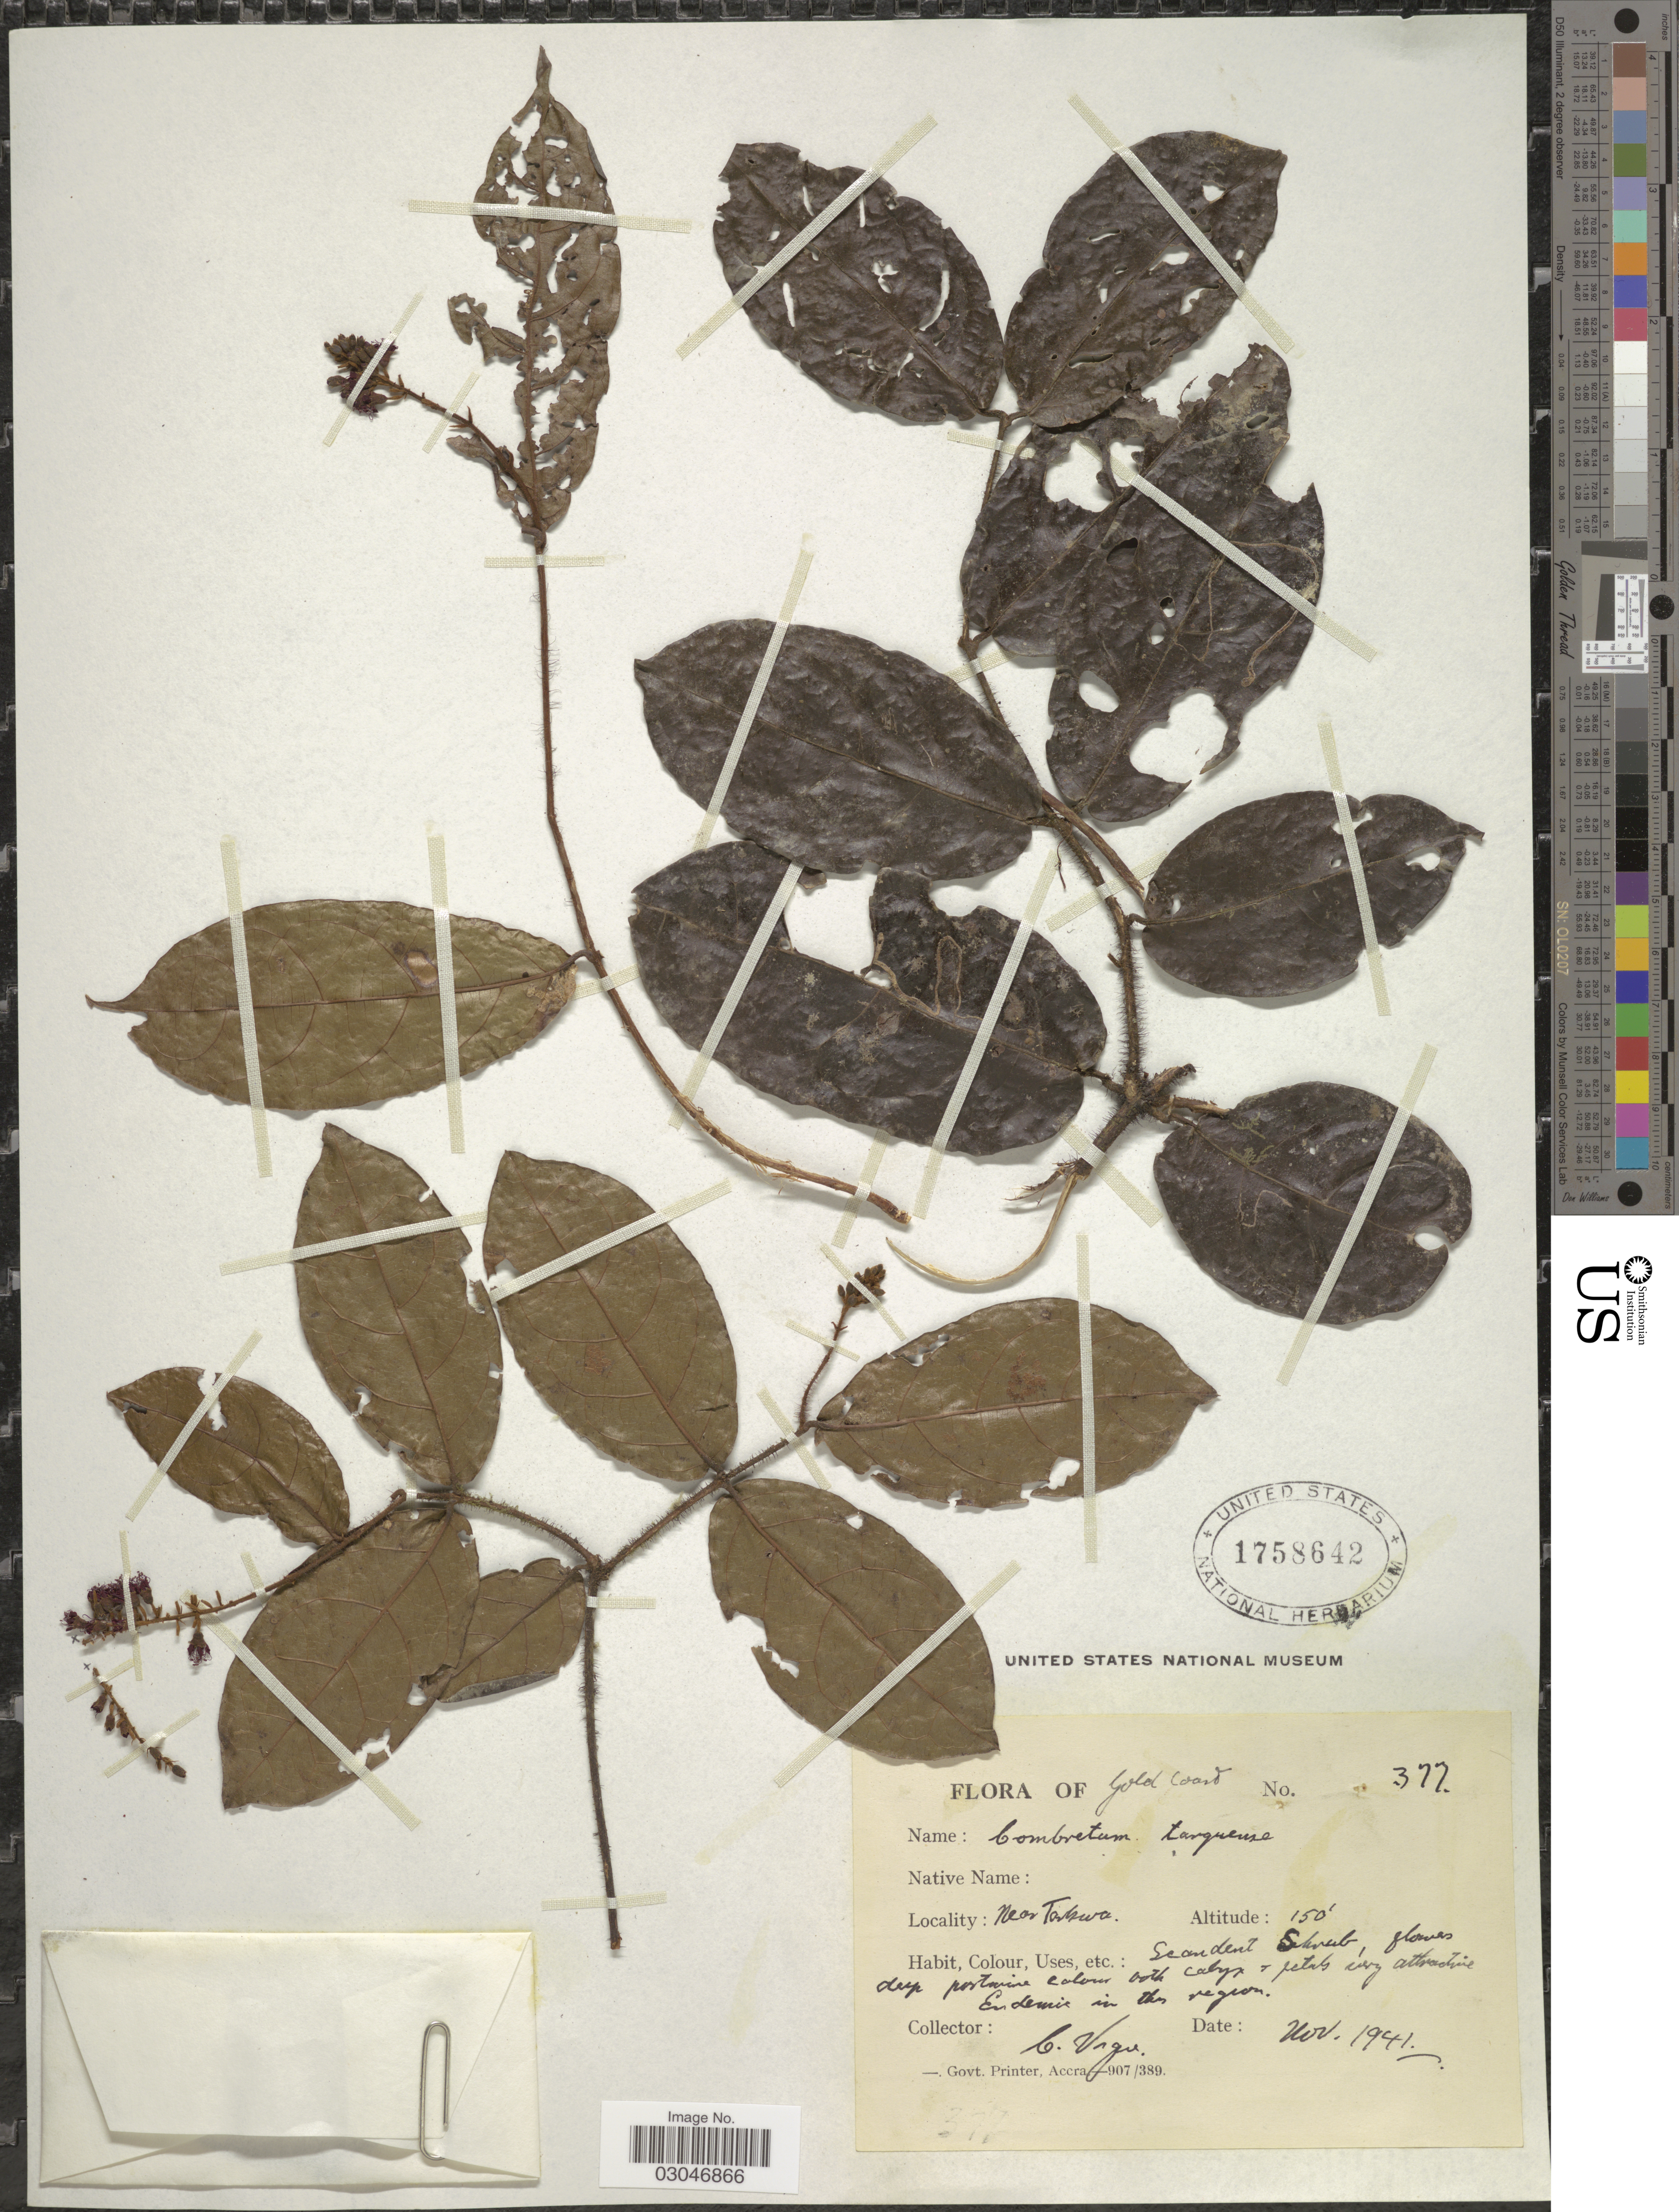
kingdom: Plantae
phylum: Tracheophyta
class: Magnoliopsida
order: Myrtales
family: Combretaceae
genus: Combretum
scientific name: Combretum tarquense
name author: Clark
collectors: C. Vigne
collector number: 377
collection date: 1941-11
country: Ghana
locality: Gold Coast. Near Tarkwa.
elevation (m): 46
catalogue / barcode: US 1758642